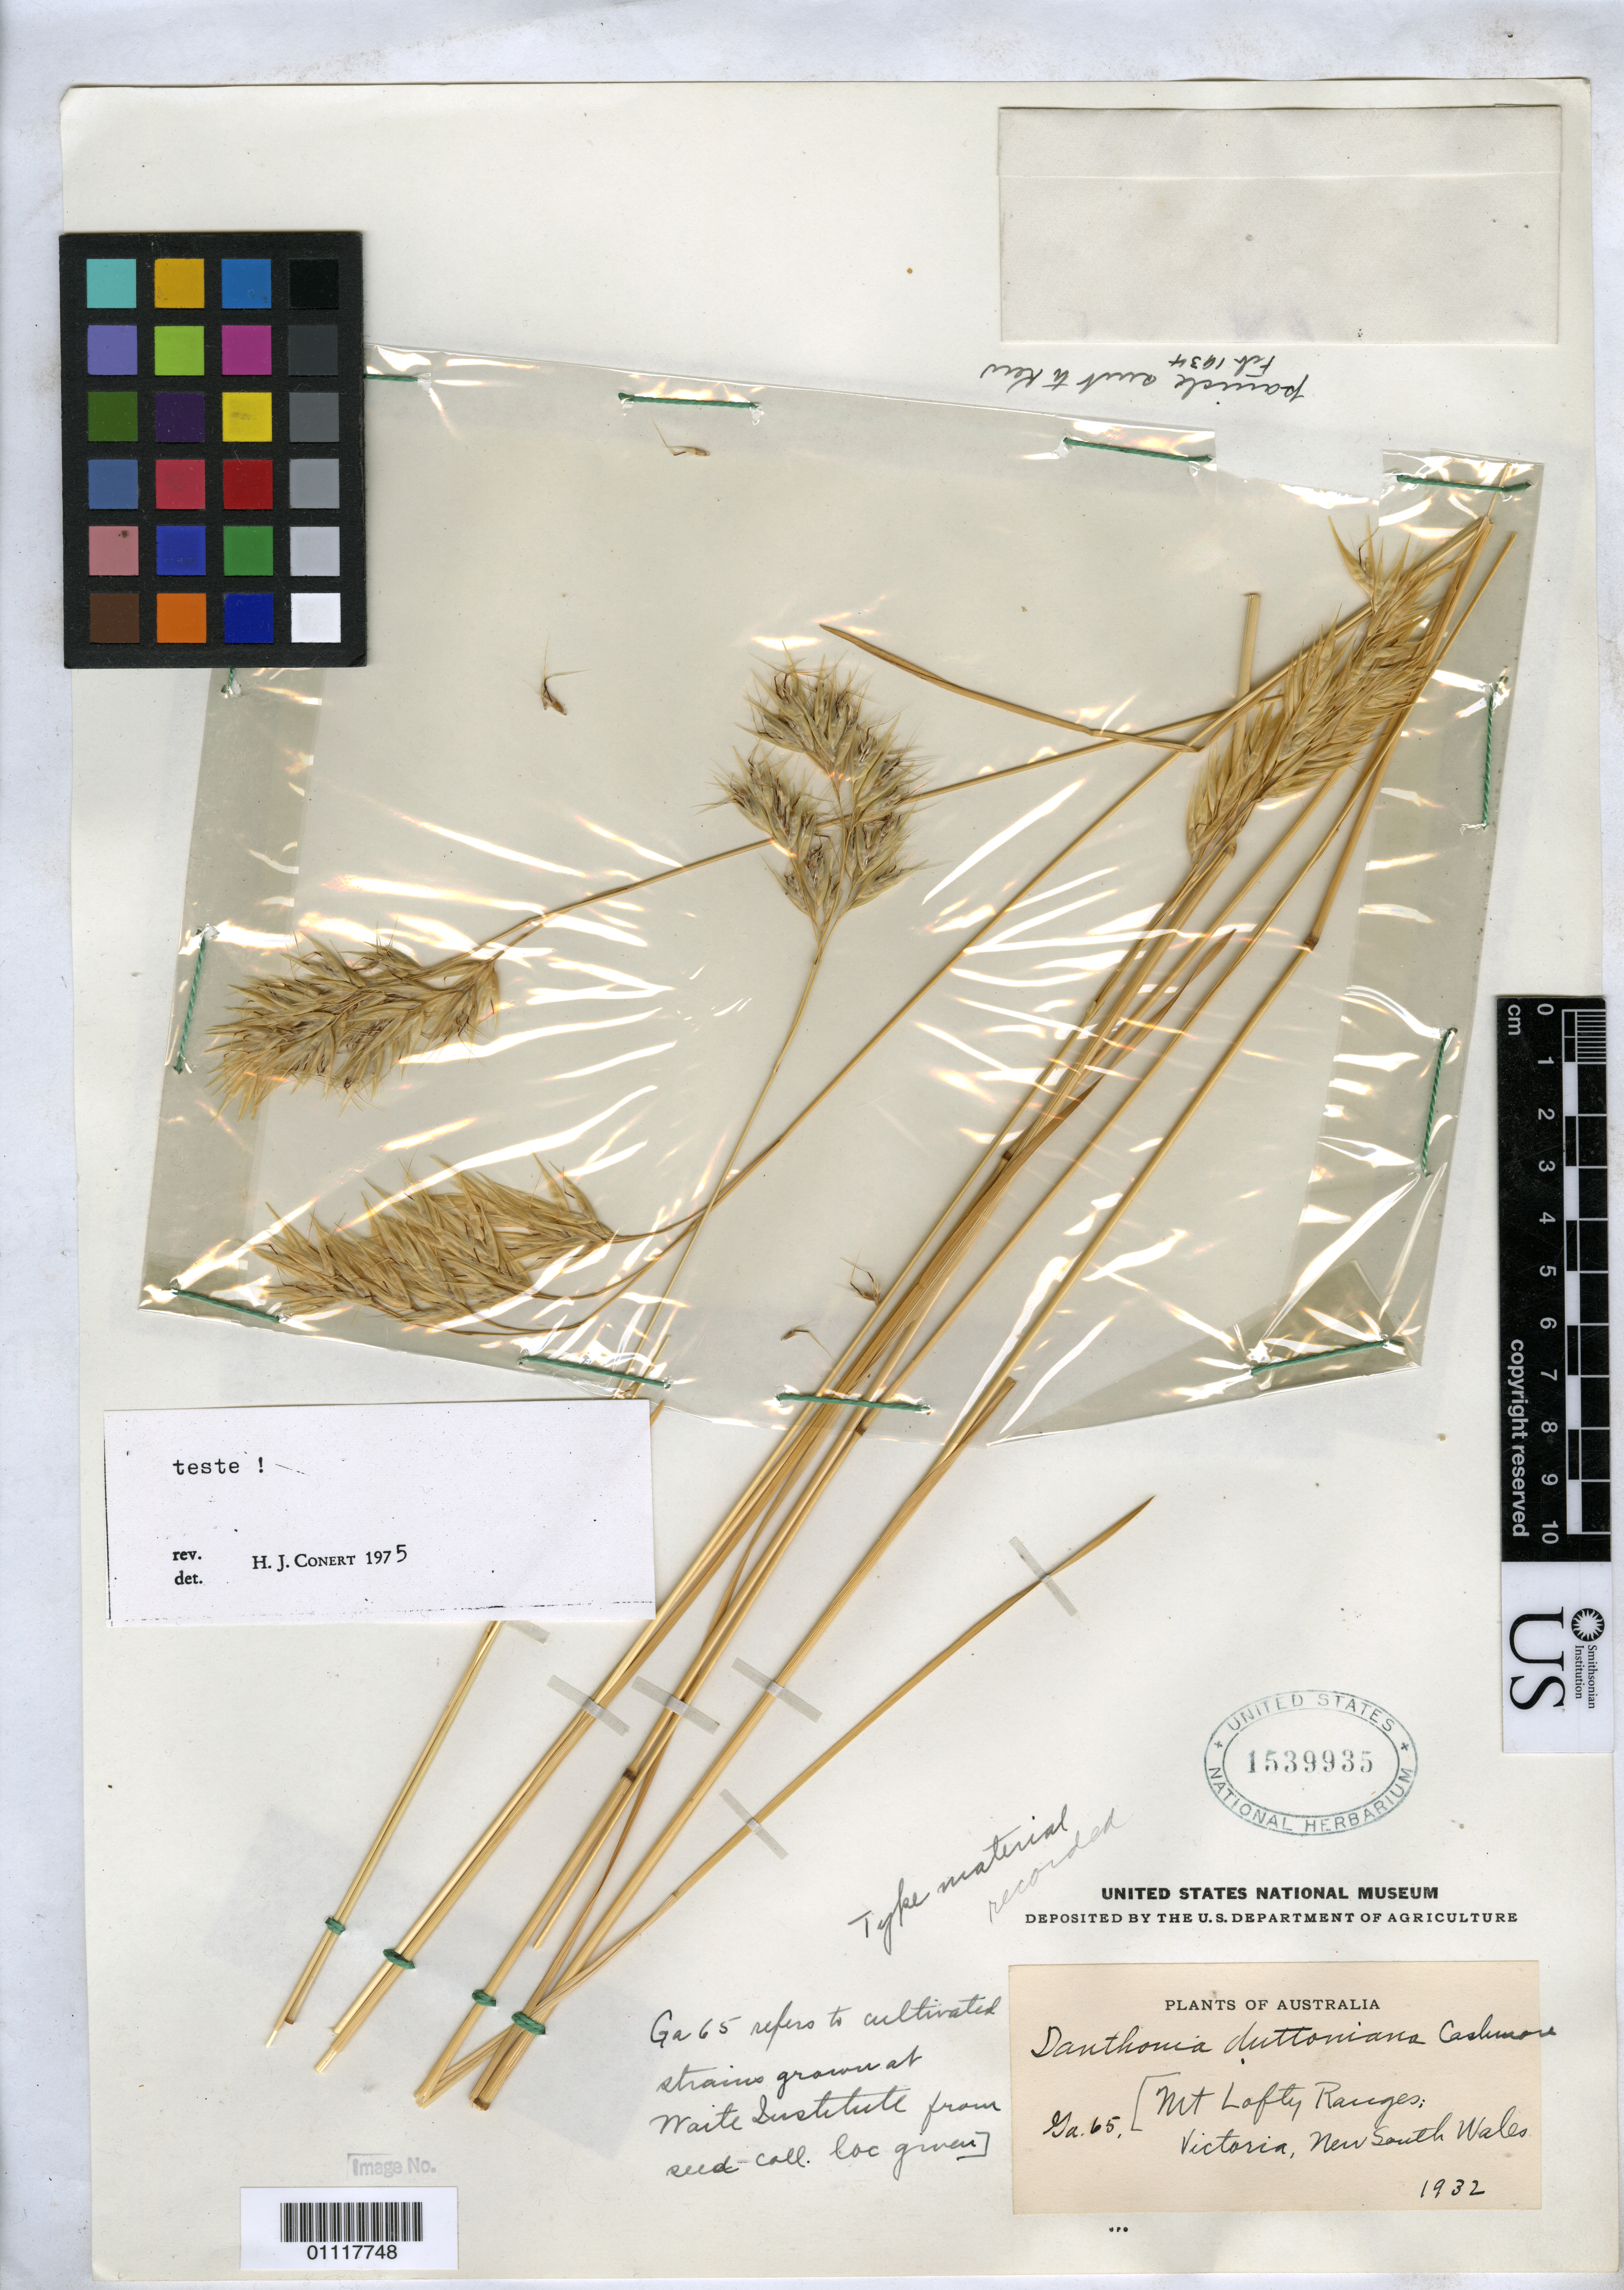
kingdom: Plantae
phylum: Tracheophyta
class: Liliopsida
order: Poales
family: Poaceae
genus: Danthonia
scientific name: Danthonia duttoniana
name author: Cashmore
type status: Syntype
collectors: A. B. Cashmore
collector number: Ga 65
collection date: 1932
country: Australia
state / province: Victoria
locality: Mt Lofty Ranges; Victoria; New South Wales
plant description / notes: Specimen apparently made from plant cultivated at Waite Institute, South Australia. Locality data on label "Mt. Lofty Ranges; Victoria, New South Wales" is apparently quoted from protologue and refers to 3 different localities; Ga 65 apparently originally from Werribee, Victoria.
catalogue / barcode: US 1539935